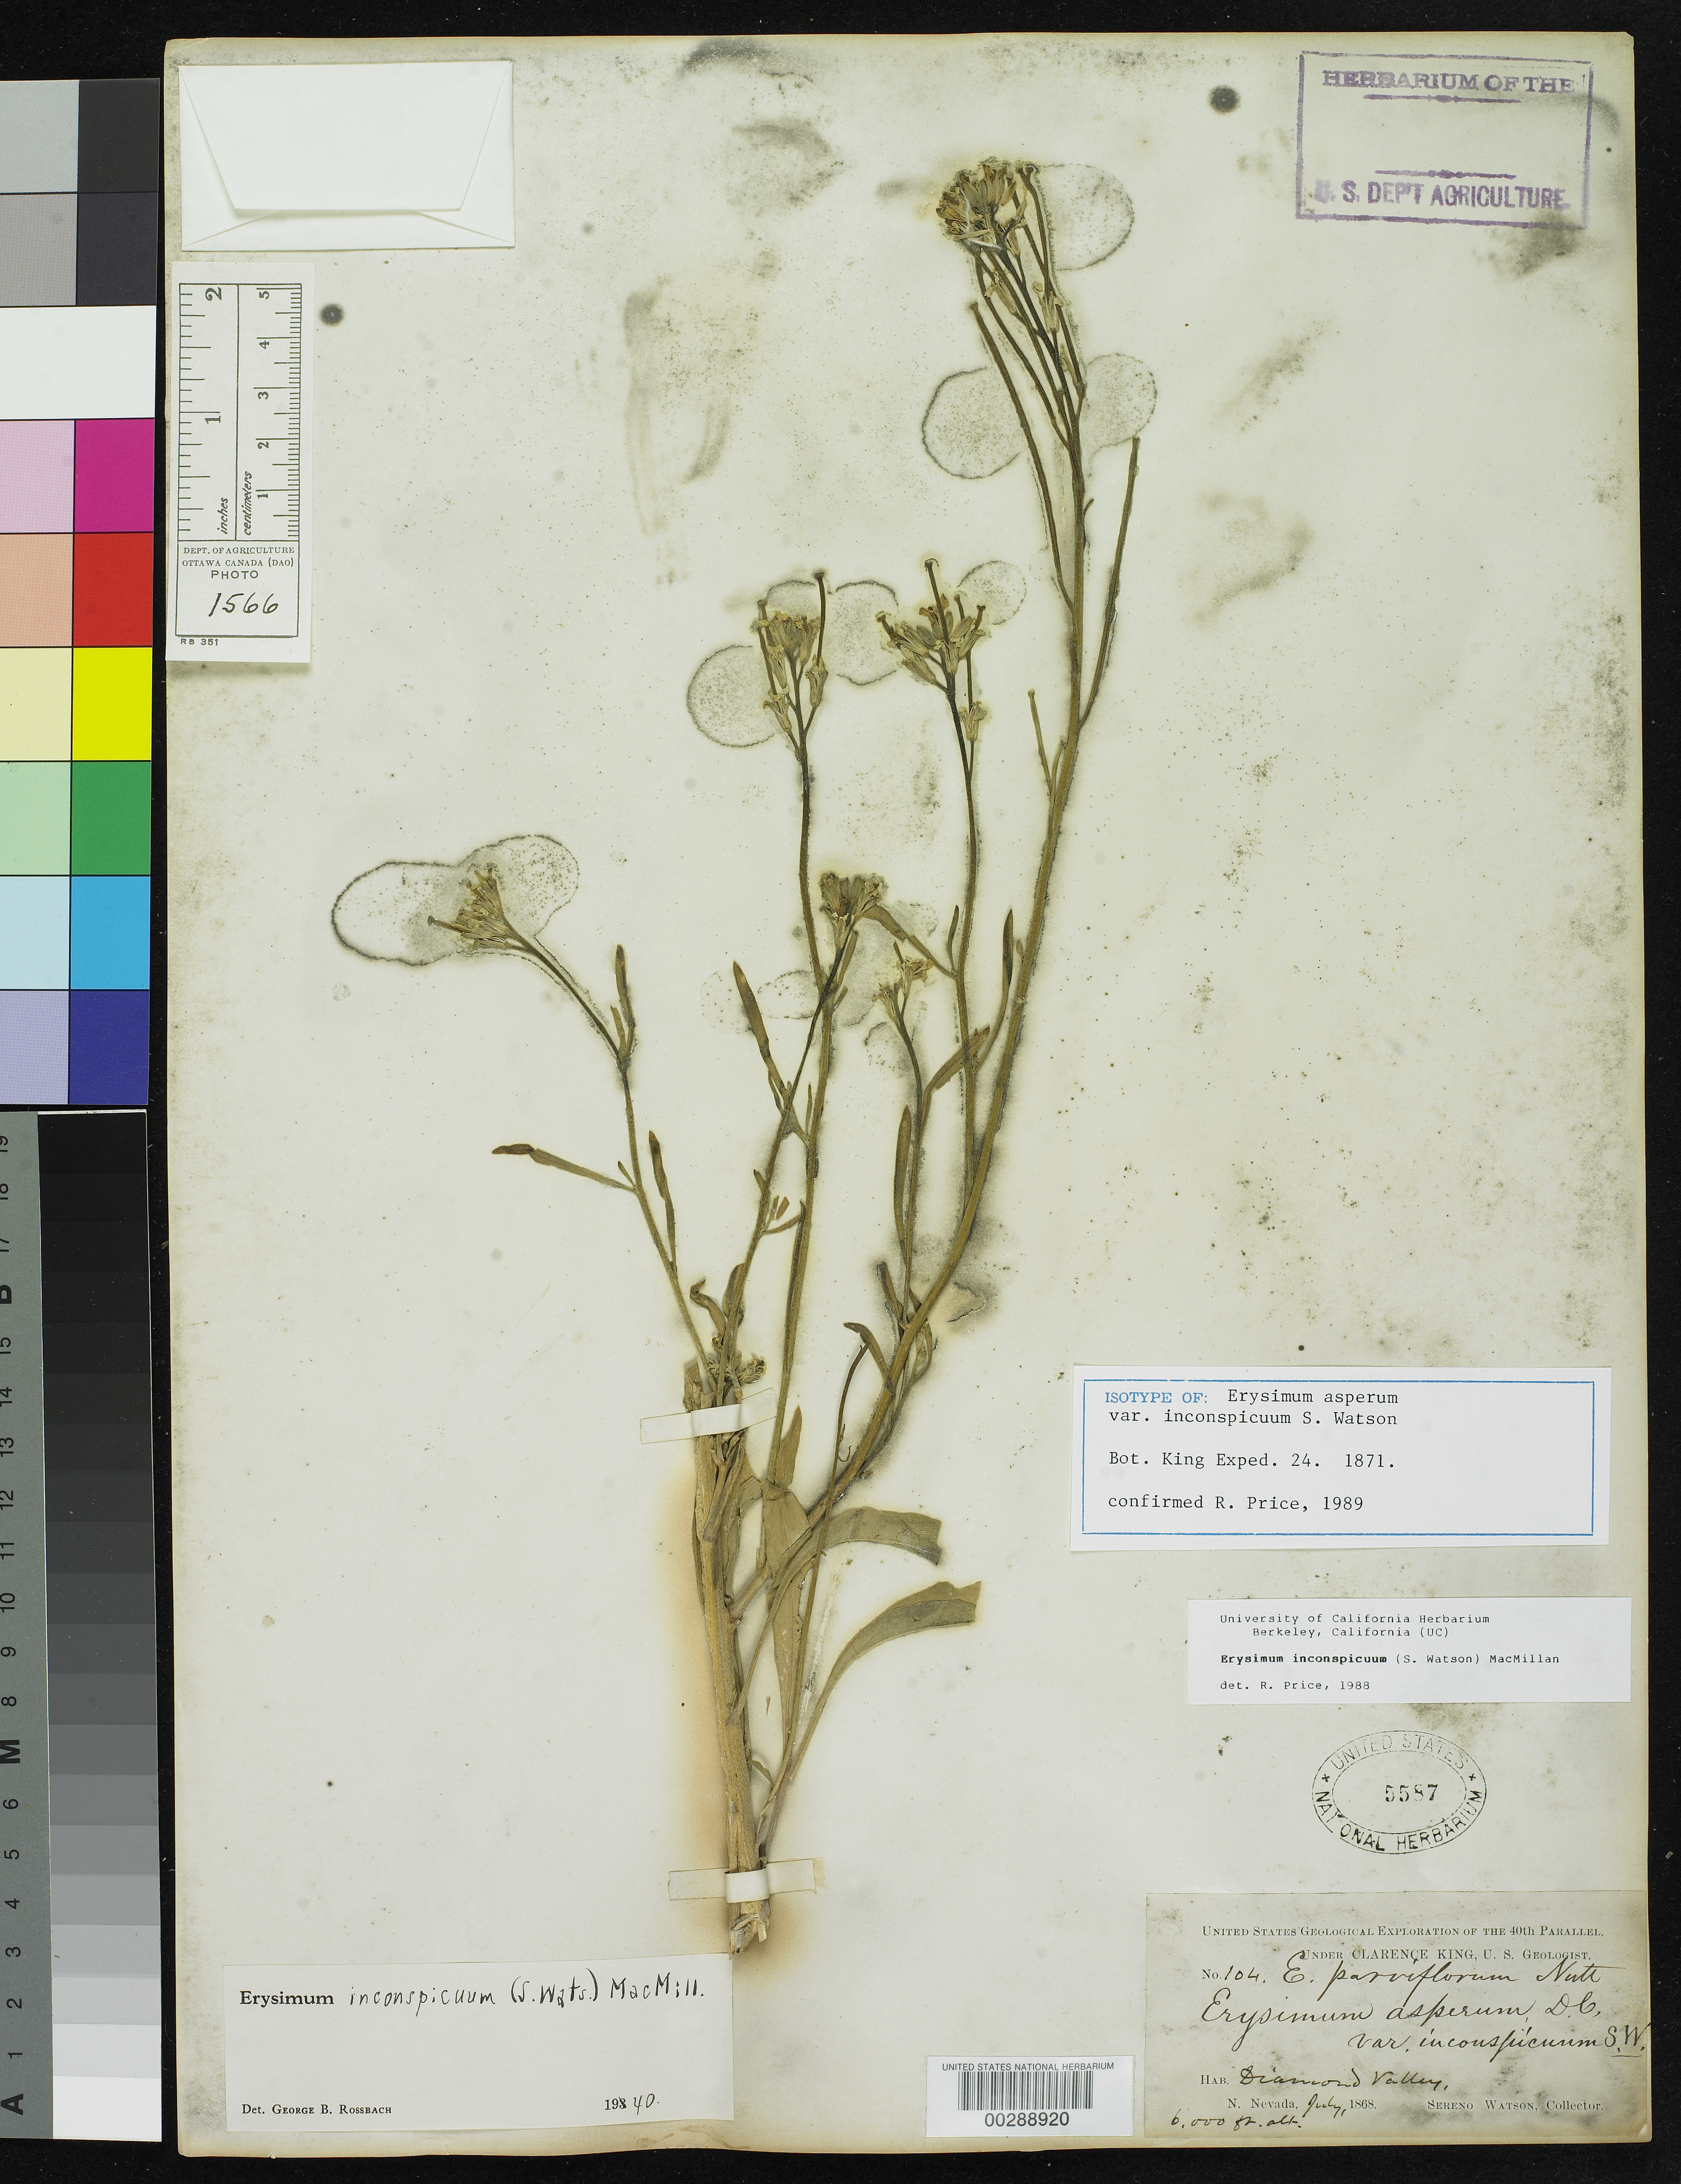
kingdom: Plantae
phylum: Tracheophyta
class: Magnoliopsida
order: Brassicales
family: Brassicaceae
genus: Erysimum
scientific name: Erysimum asperum var. inconspicuum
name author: S. Watson in C. King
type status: Syntype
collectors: S. Watson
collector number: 104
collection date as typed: Jul 1868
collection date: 1868-07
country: United States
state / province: Nevada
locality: Diamond Valley.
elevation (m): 1829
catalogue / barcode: US 5587